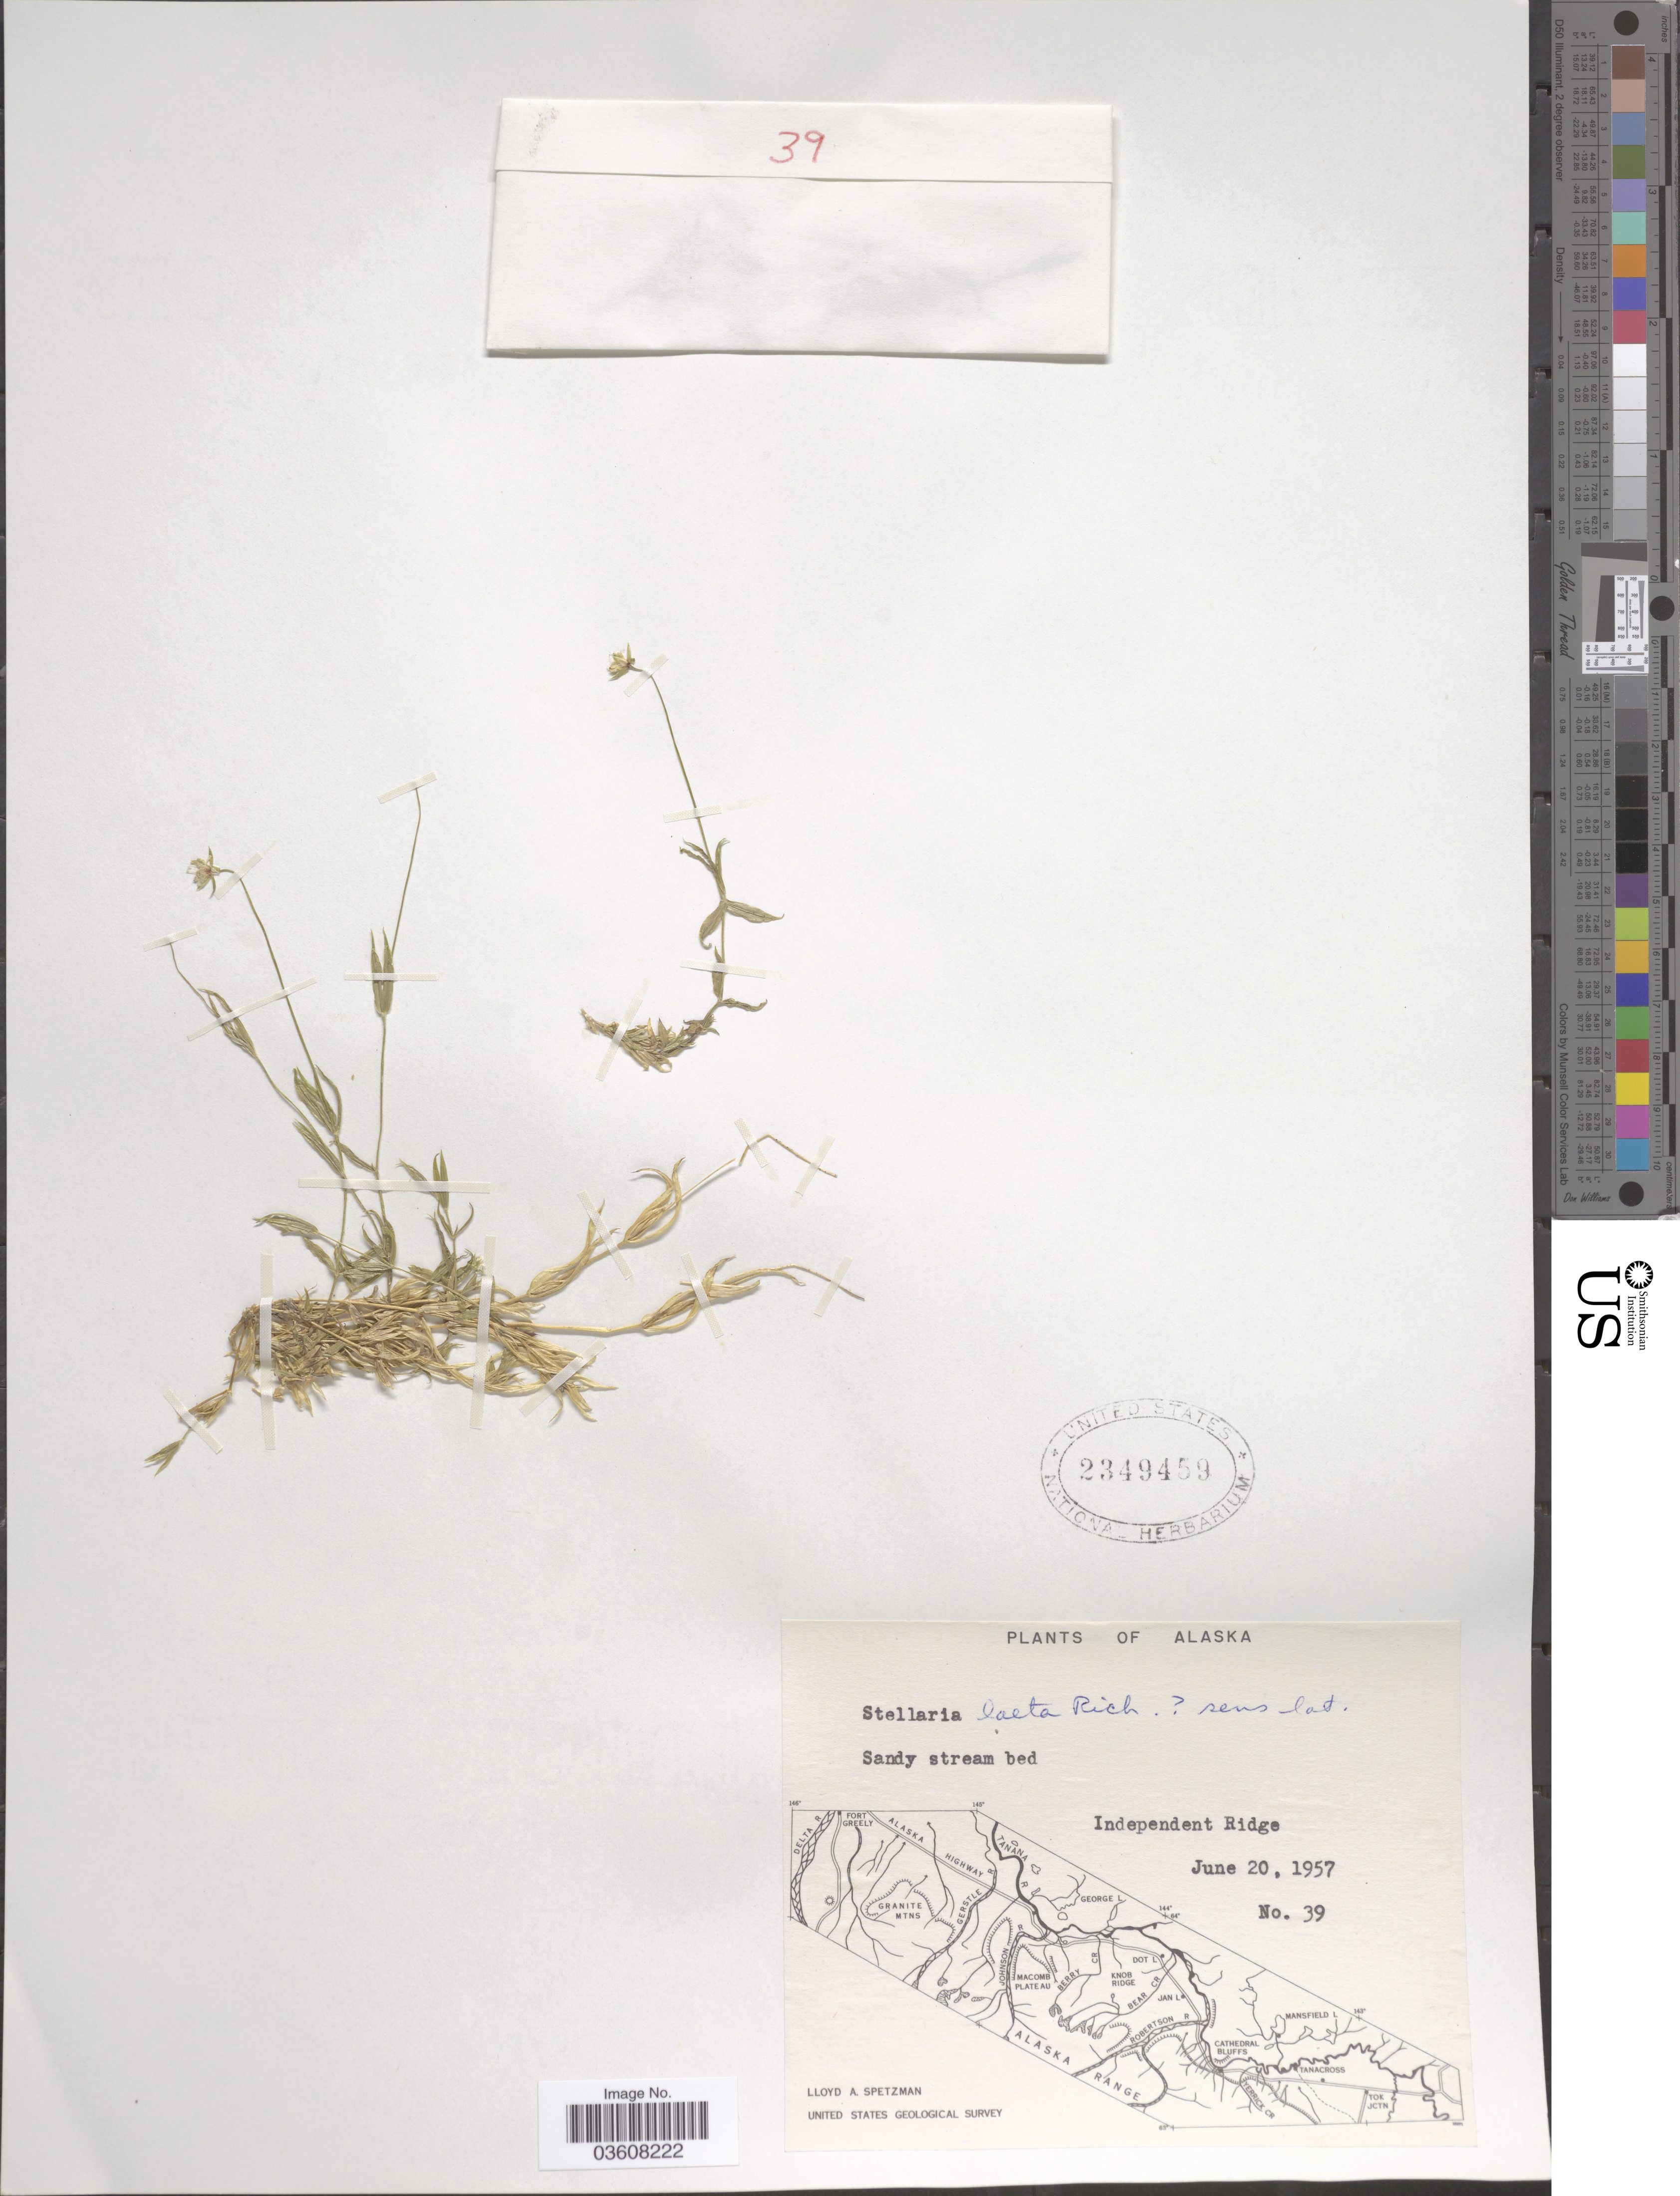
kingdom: Plantae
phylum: Tracheophyta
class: Magnoliopsida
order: Caryophyllales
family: Caryophyllaceae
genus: Stellaria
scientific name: Stellaria laeta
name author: Richards.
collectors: L. Spetzman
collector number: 39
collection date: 1957-06-20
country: United States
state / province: Alaska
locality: Independent Ridge.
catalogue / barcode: US 2349459